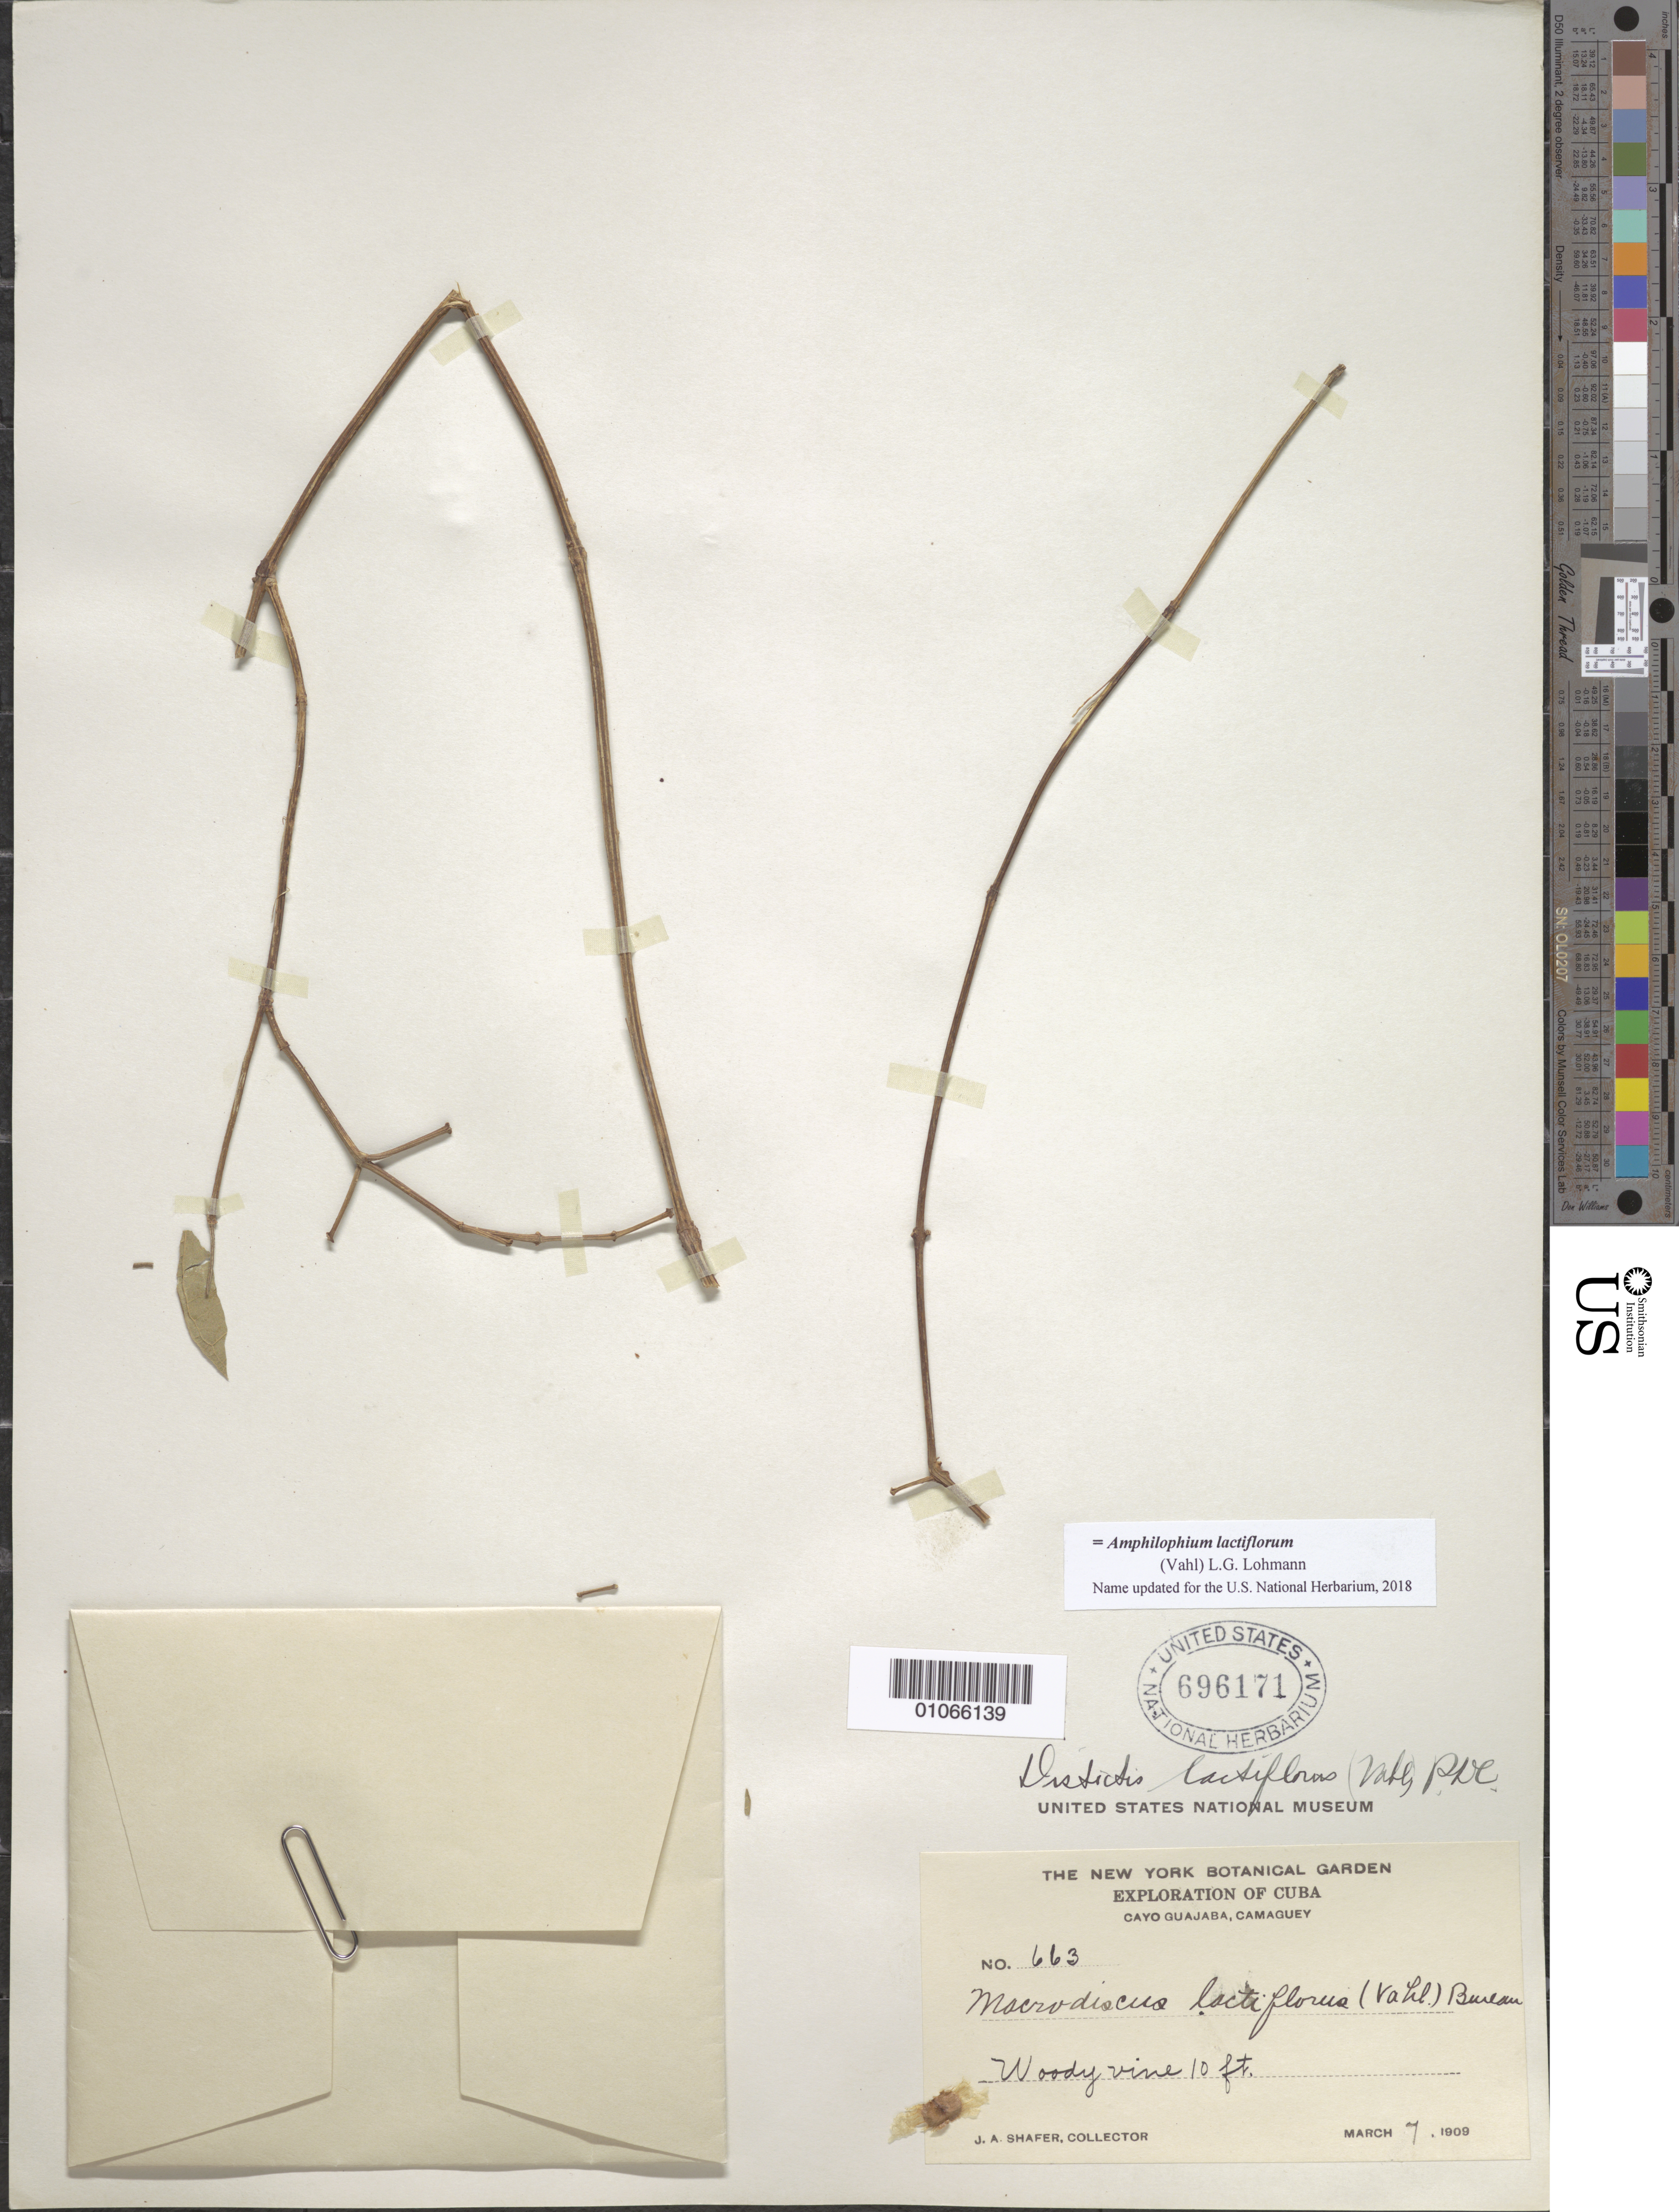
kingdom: Plantae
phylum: Tracheophyta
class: Magnoliopsida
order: Lamiales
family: Bignoniaceae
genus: Amphilophium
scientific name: Amphilophium lactiflorum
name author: (Vahl) L.G. Lohmann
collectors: J. A. Shafer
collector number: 663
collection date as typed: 07 Mar 1909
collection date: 1909-03-07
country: Cuba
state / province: Camagüey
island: Cuba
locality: Cayo Guajaba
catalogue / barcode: US 696171